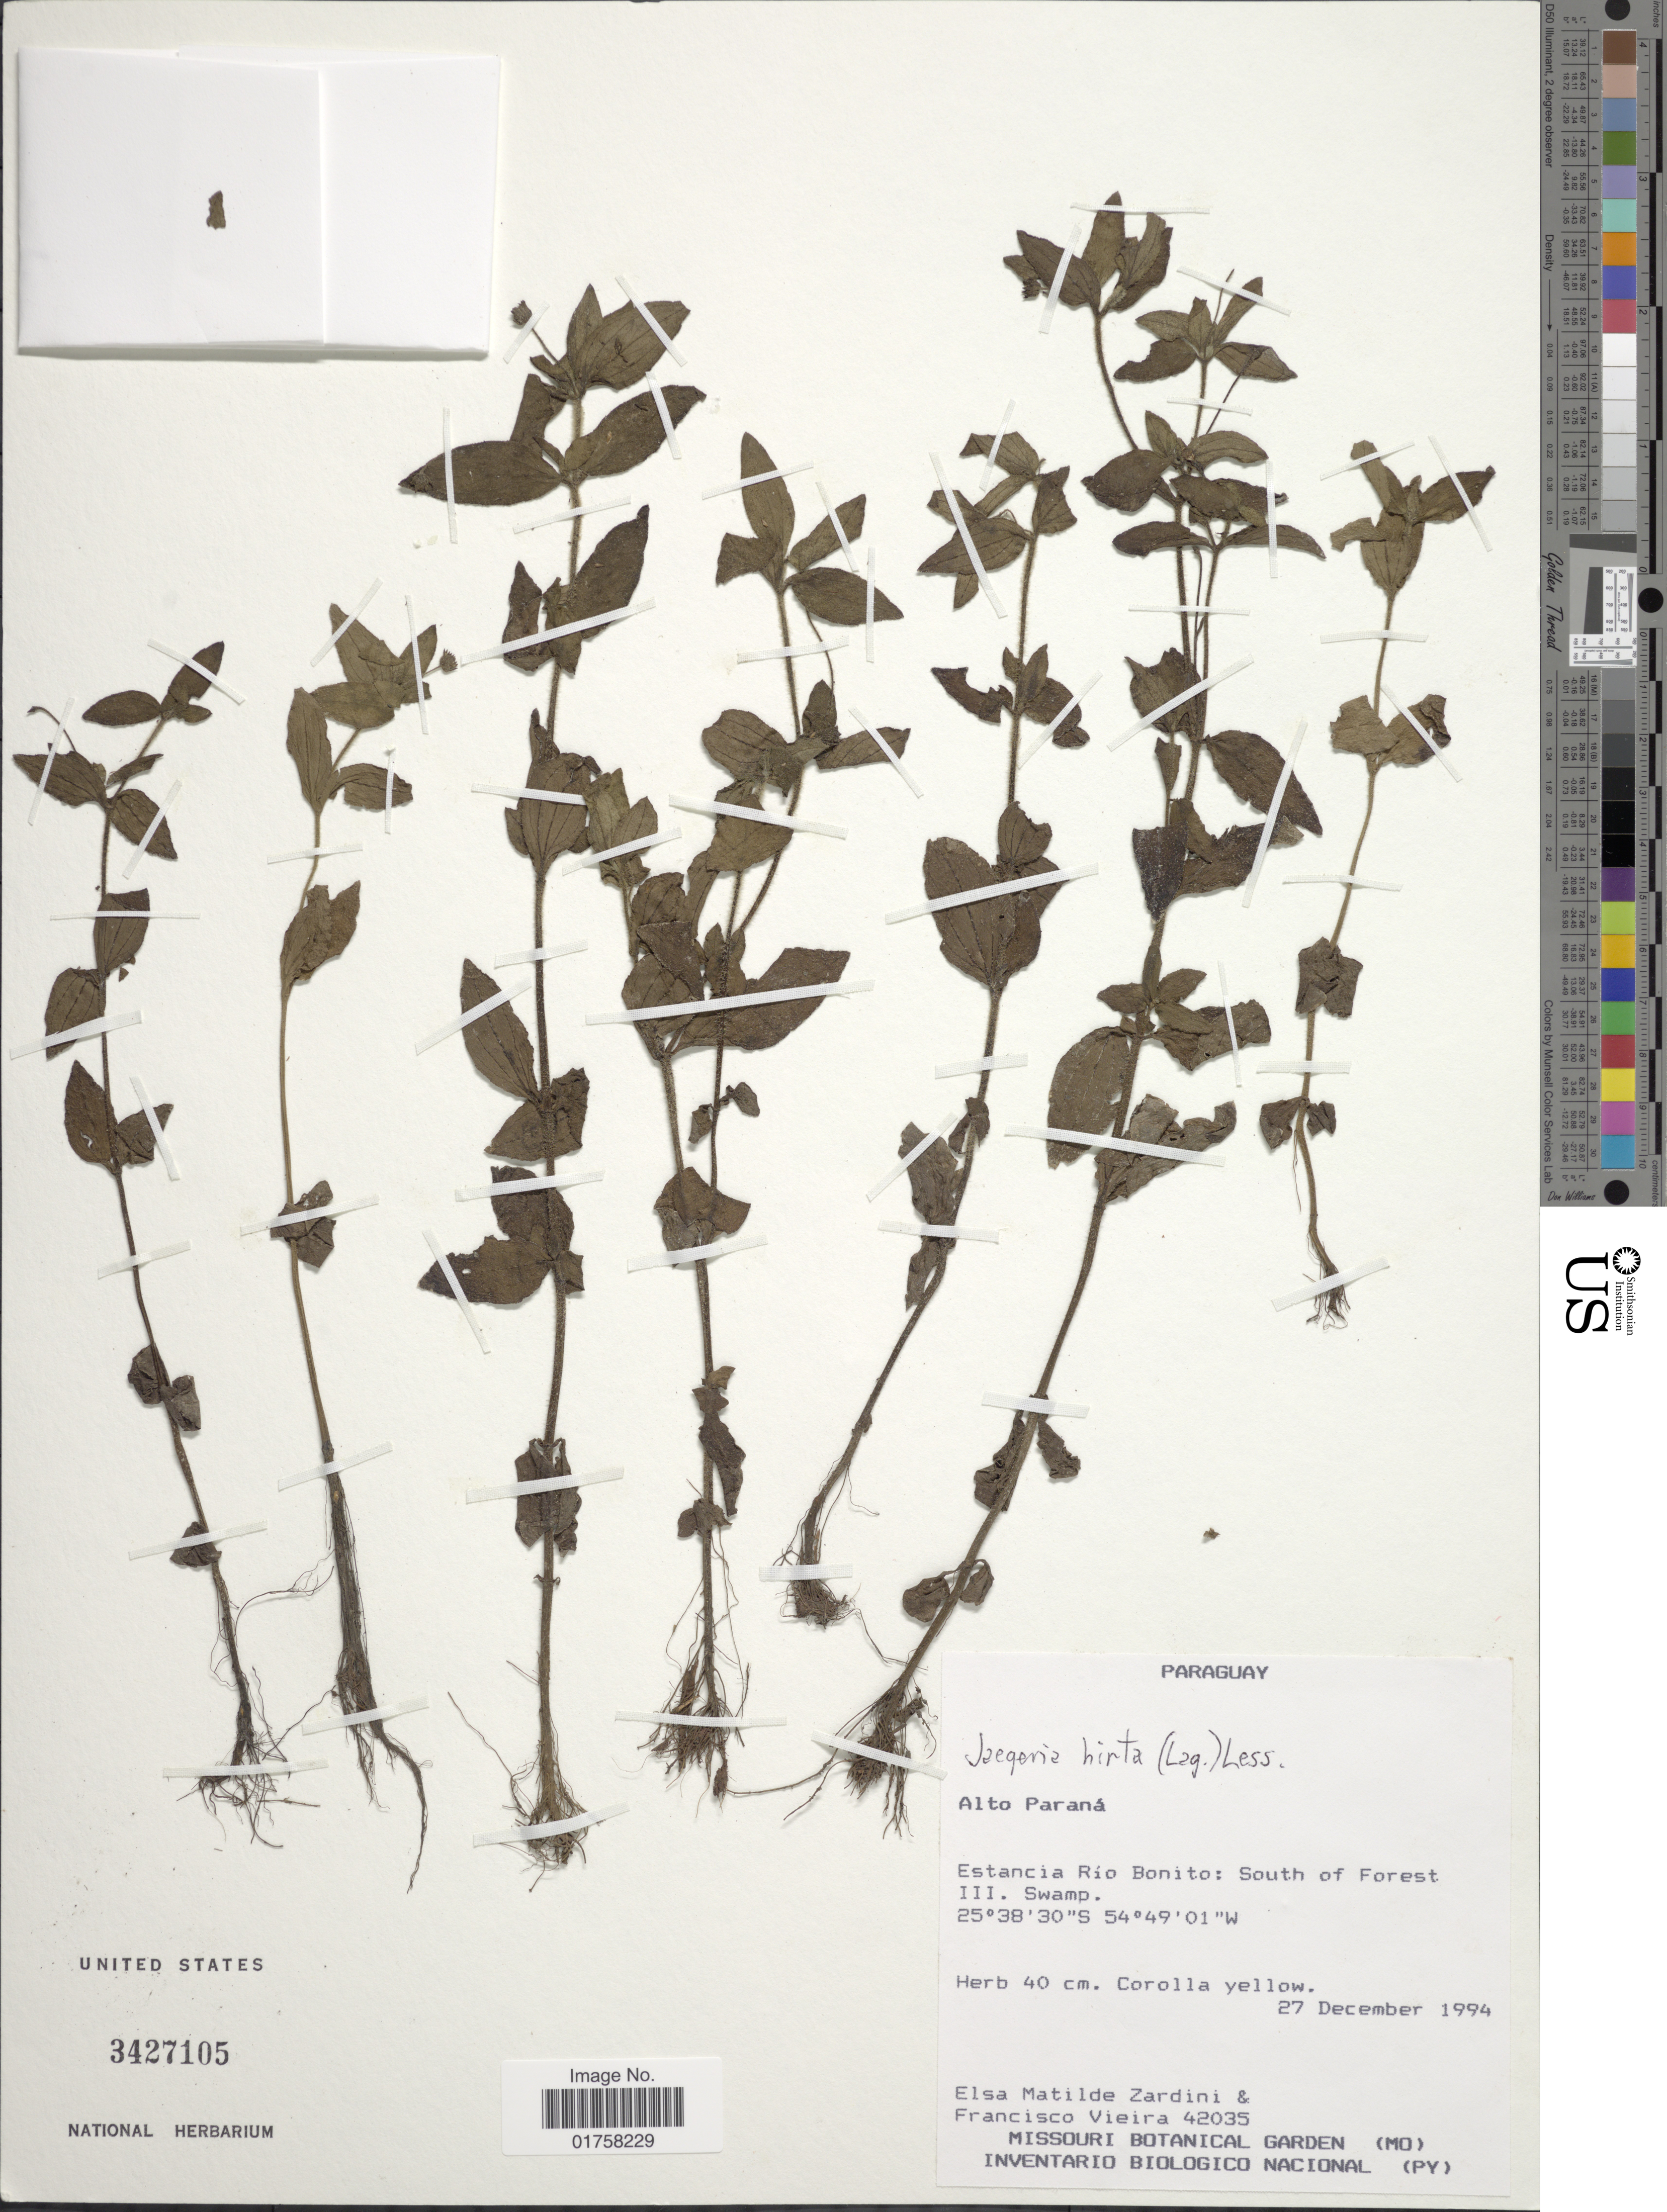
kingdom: Plantae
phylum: Tracheophyta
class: Magnoliopsida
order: Asterales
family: Asteraceae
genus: Jaegeria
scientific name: Jaegeria hirta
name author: (Lag.) Less.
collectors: E. M. Zardini & F. Vieira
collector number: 42035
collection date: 1994-12-27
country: Paraguay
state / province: Alto Parana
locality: Estancia Río Bonito: South of Forest III. Swamp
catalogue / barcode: US 3427105